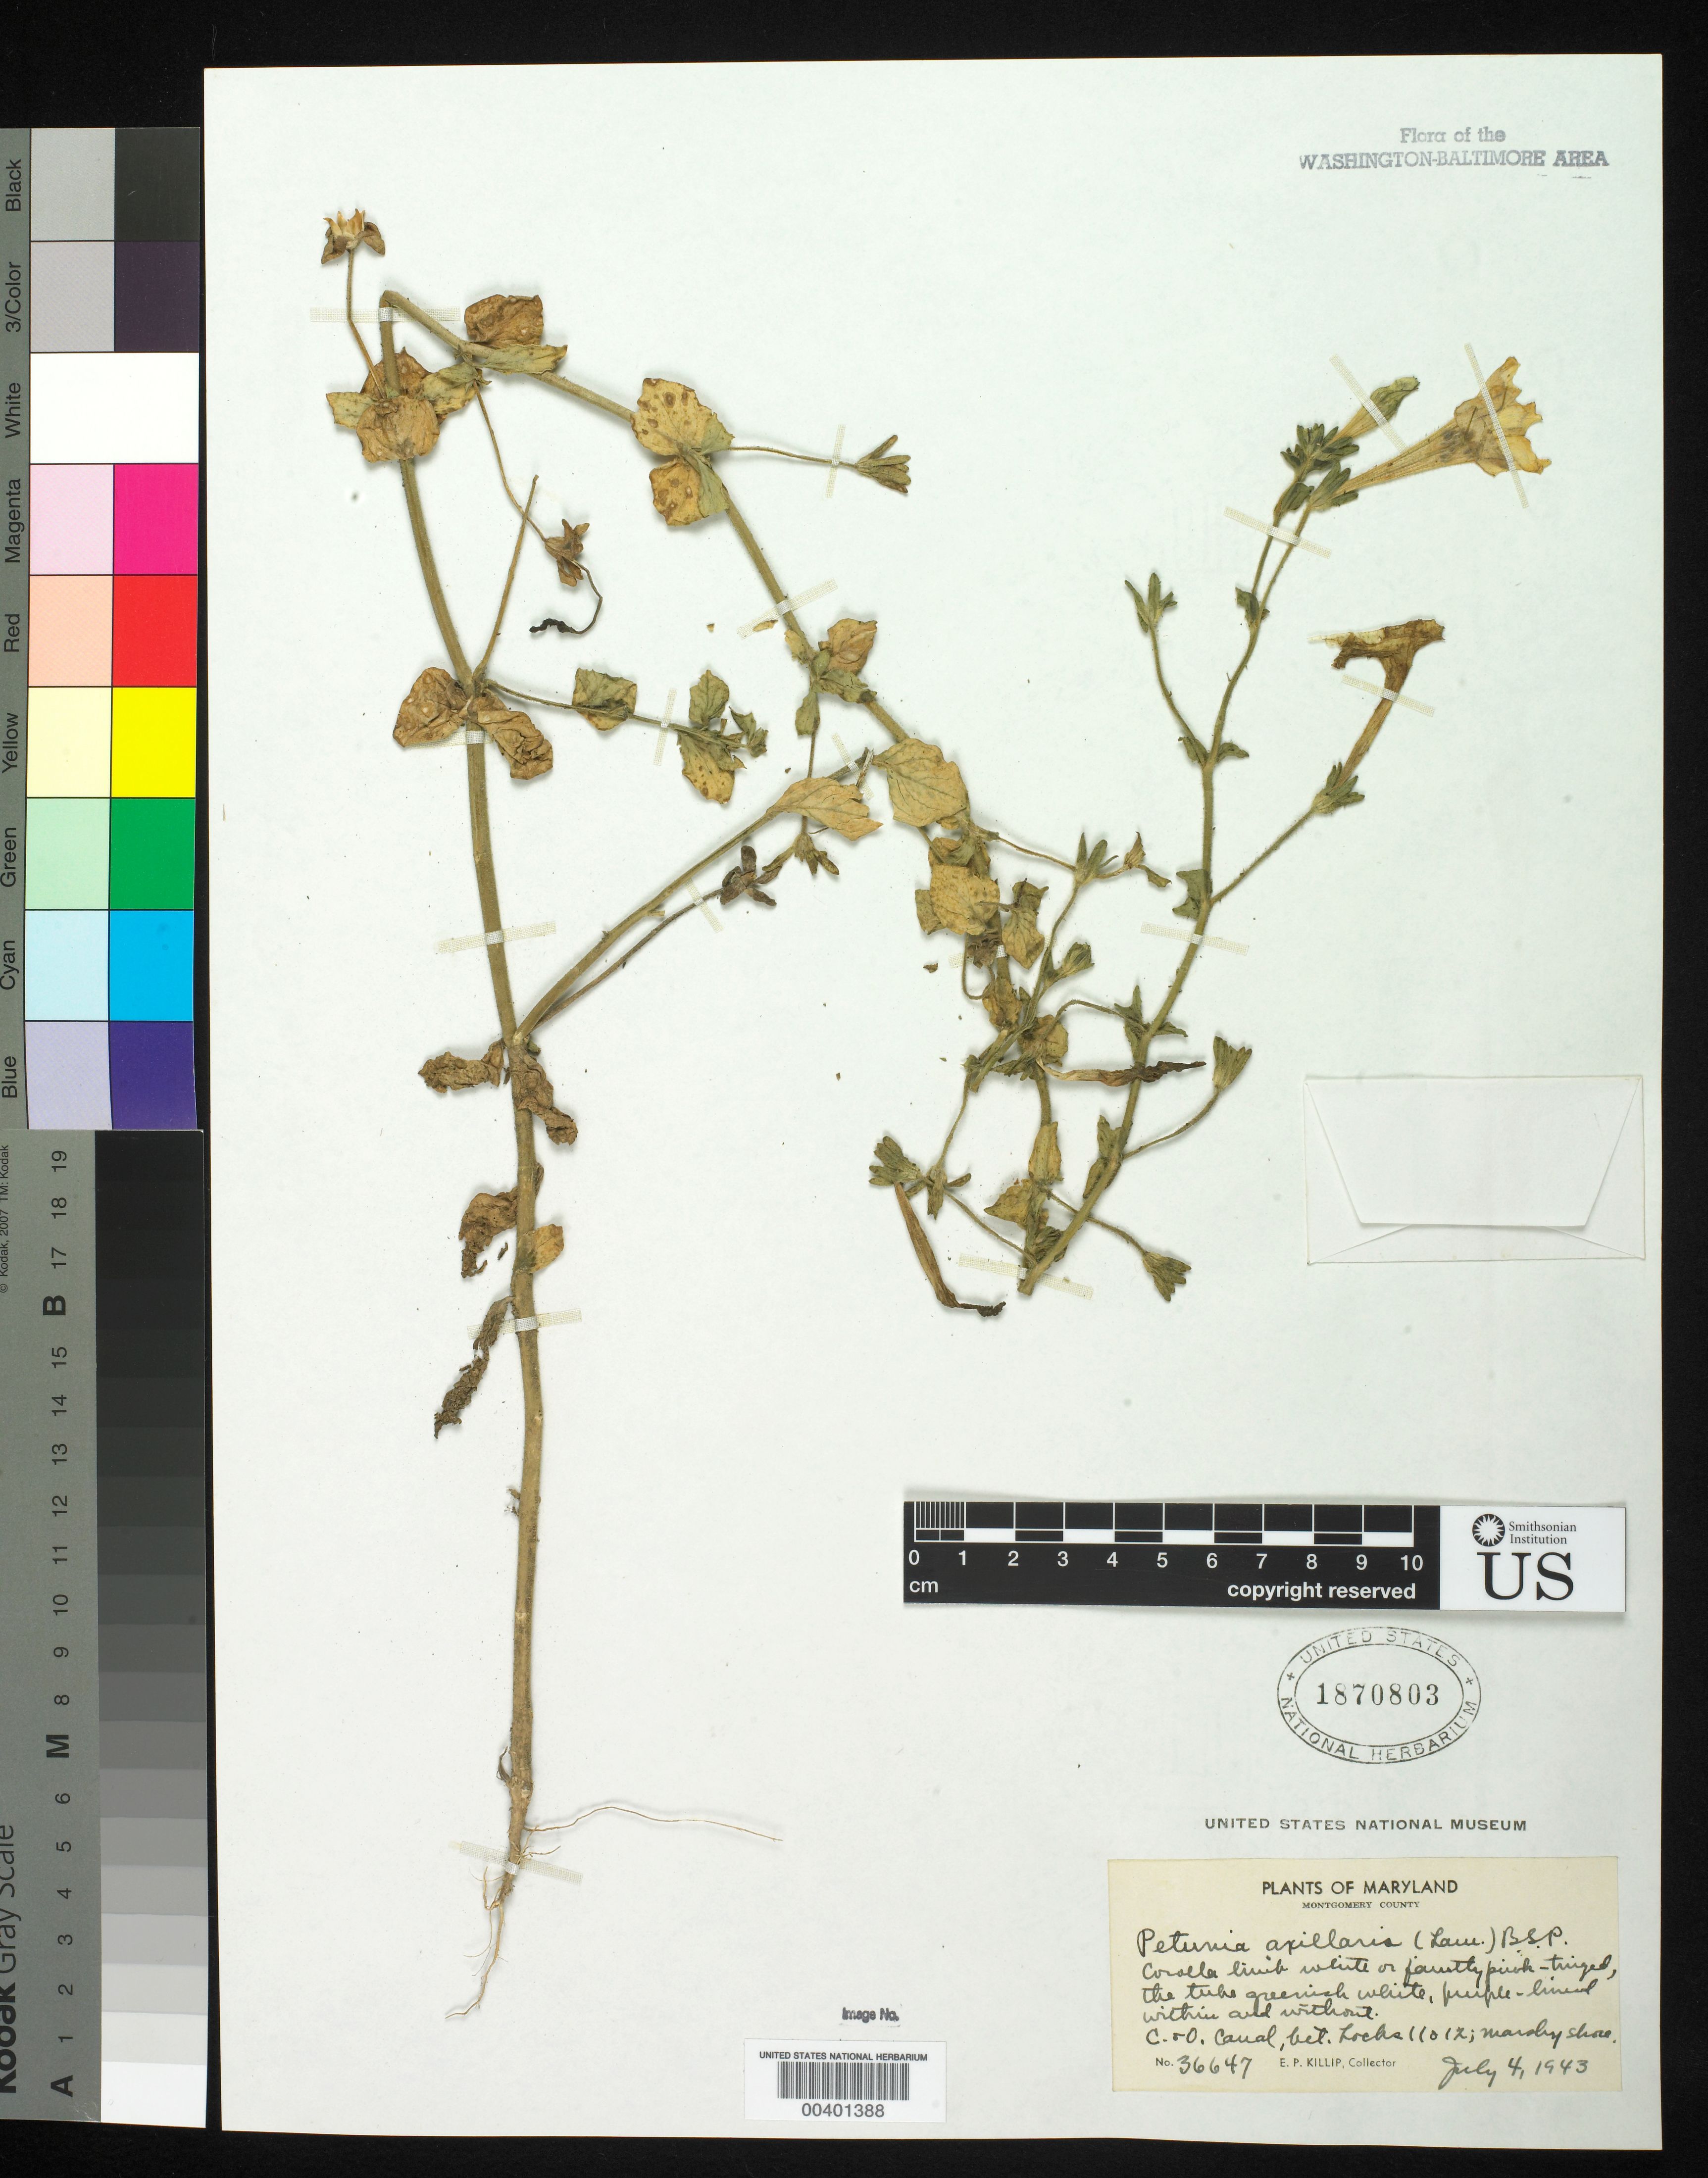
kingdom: Plantae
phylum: Tracheophyta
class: Magnoliopsida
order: Solanales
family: Solanaceae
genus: Petunia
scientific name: Petunia atkinsiana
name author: (Hook.) D. Don ex W.H. Baxter in Loudon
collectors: E. P. Killip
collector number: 36647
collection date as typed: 04 Jul 1943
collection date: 1943-07-04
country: United States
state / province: Maryland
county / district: Montgomery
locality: C. & O. Canal, between Locks 11 and 12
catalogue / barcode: US 1870803